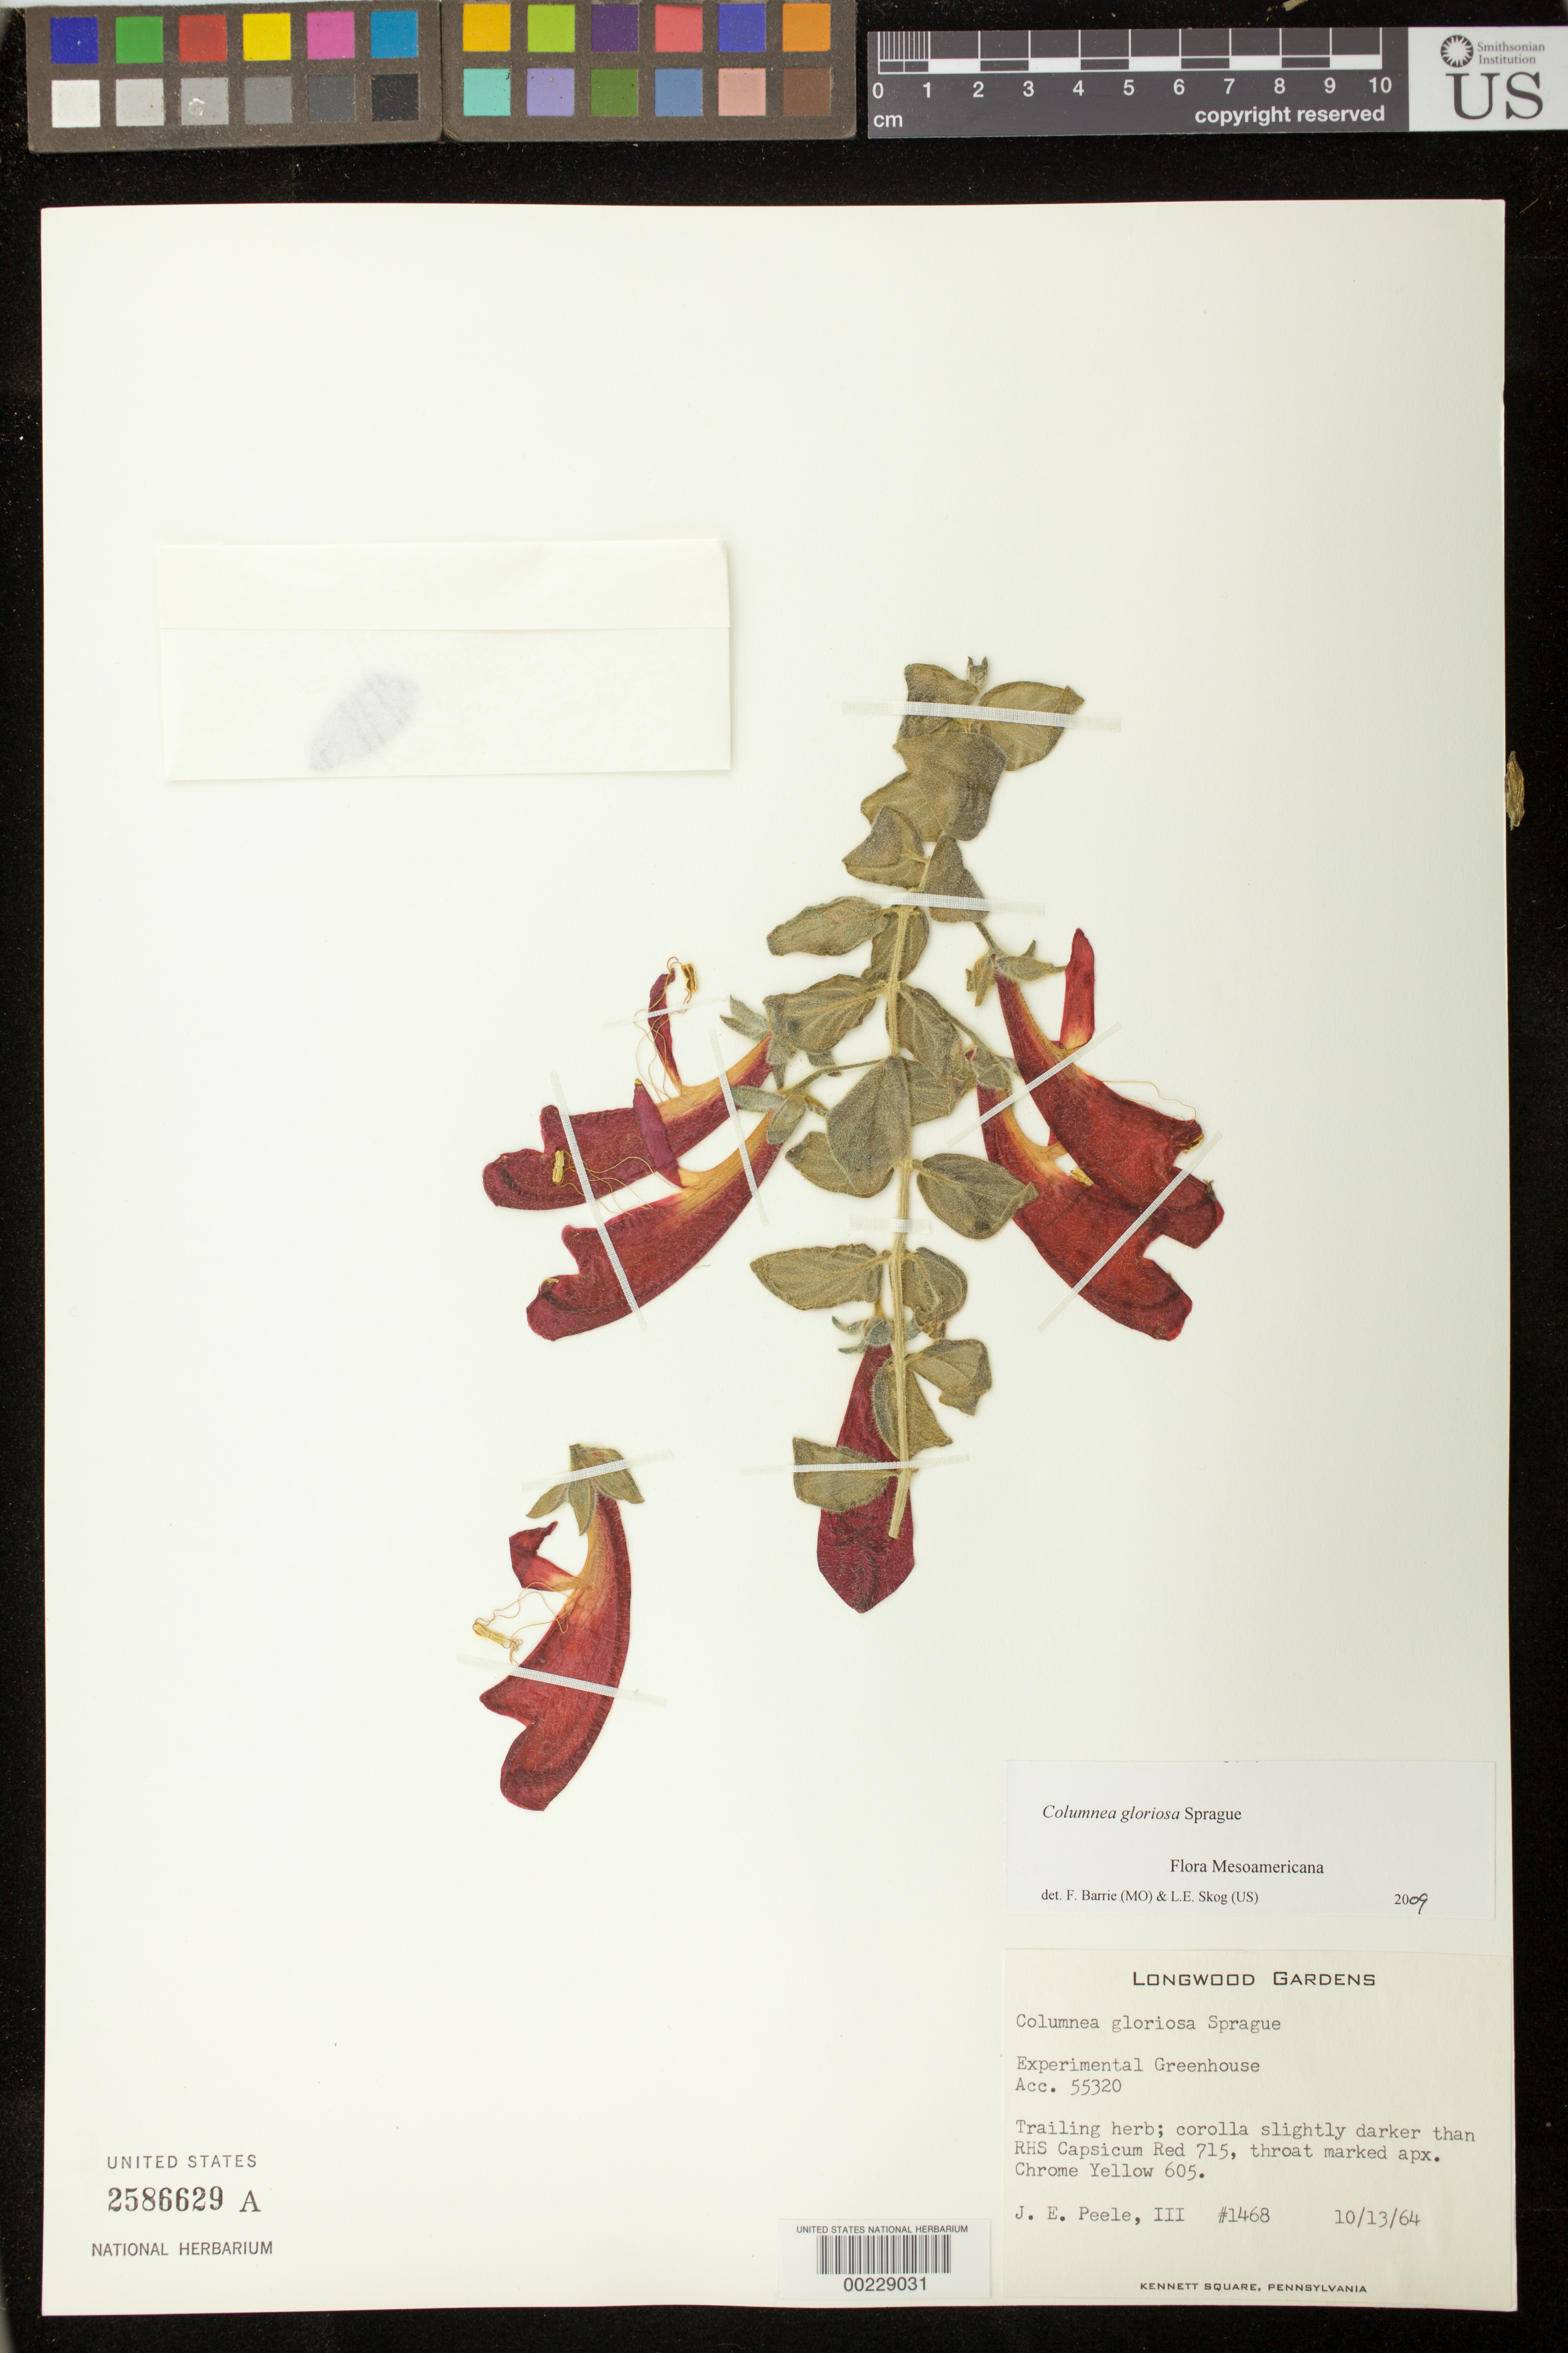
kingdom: Plantae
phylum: Tracheophyta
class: Magnoliopsida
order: Lamiales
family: Gesneriaceae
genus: Columnea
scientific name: Columnea gloriosa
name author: Sprague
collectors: J. Peele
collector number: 1468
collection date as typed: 13 Oct 1964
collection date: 1964-10-13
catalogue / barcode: US 2586629A